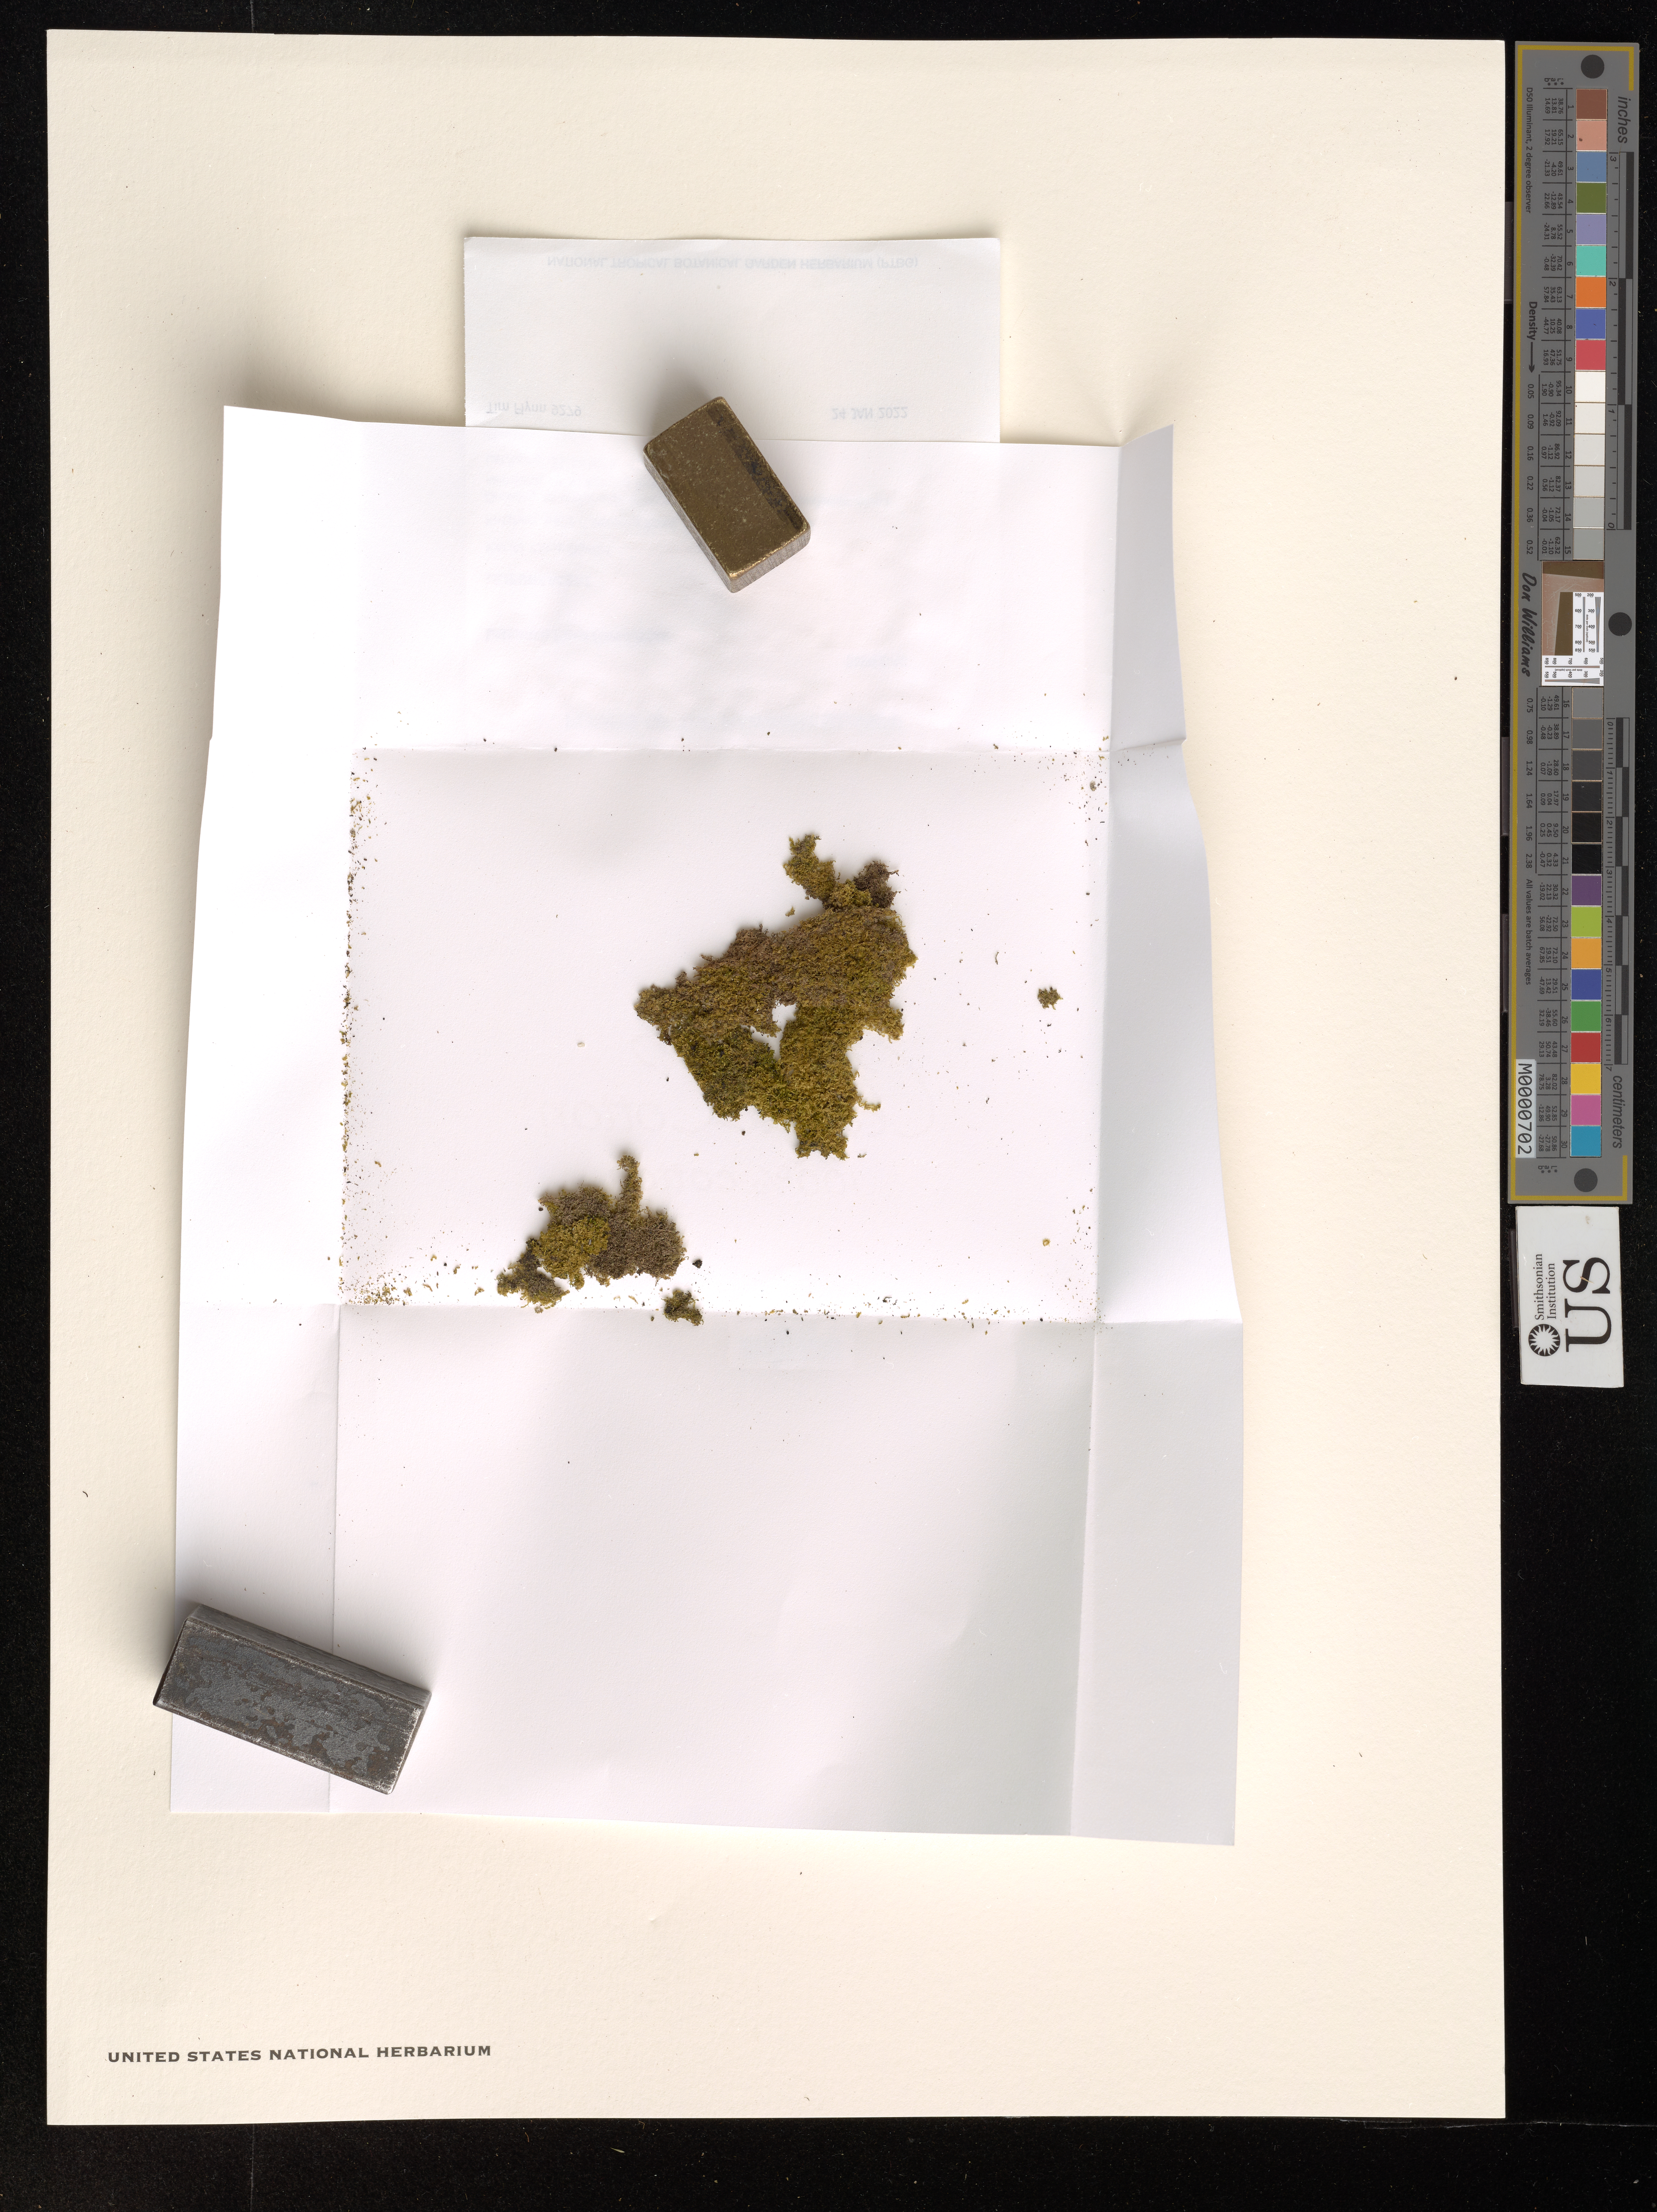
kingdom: Plantae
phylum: Marchantiophyta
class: Jungermanniopsida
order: Porellales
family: Lejeuneaceae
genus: Lejeunea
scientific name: Lejeunea flava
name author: (Sw.) Nees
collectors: T. Flynn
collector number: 9279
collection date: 2022-01-24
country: United States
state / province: Hawaii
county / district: Kauai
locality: The Hawaiian Islands. Kauai Koloa District. Kalaheo, 5473 C Puulima road. Cultivated landscape.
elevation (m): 340